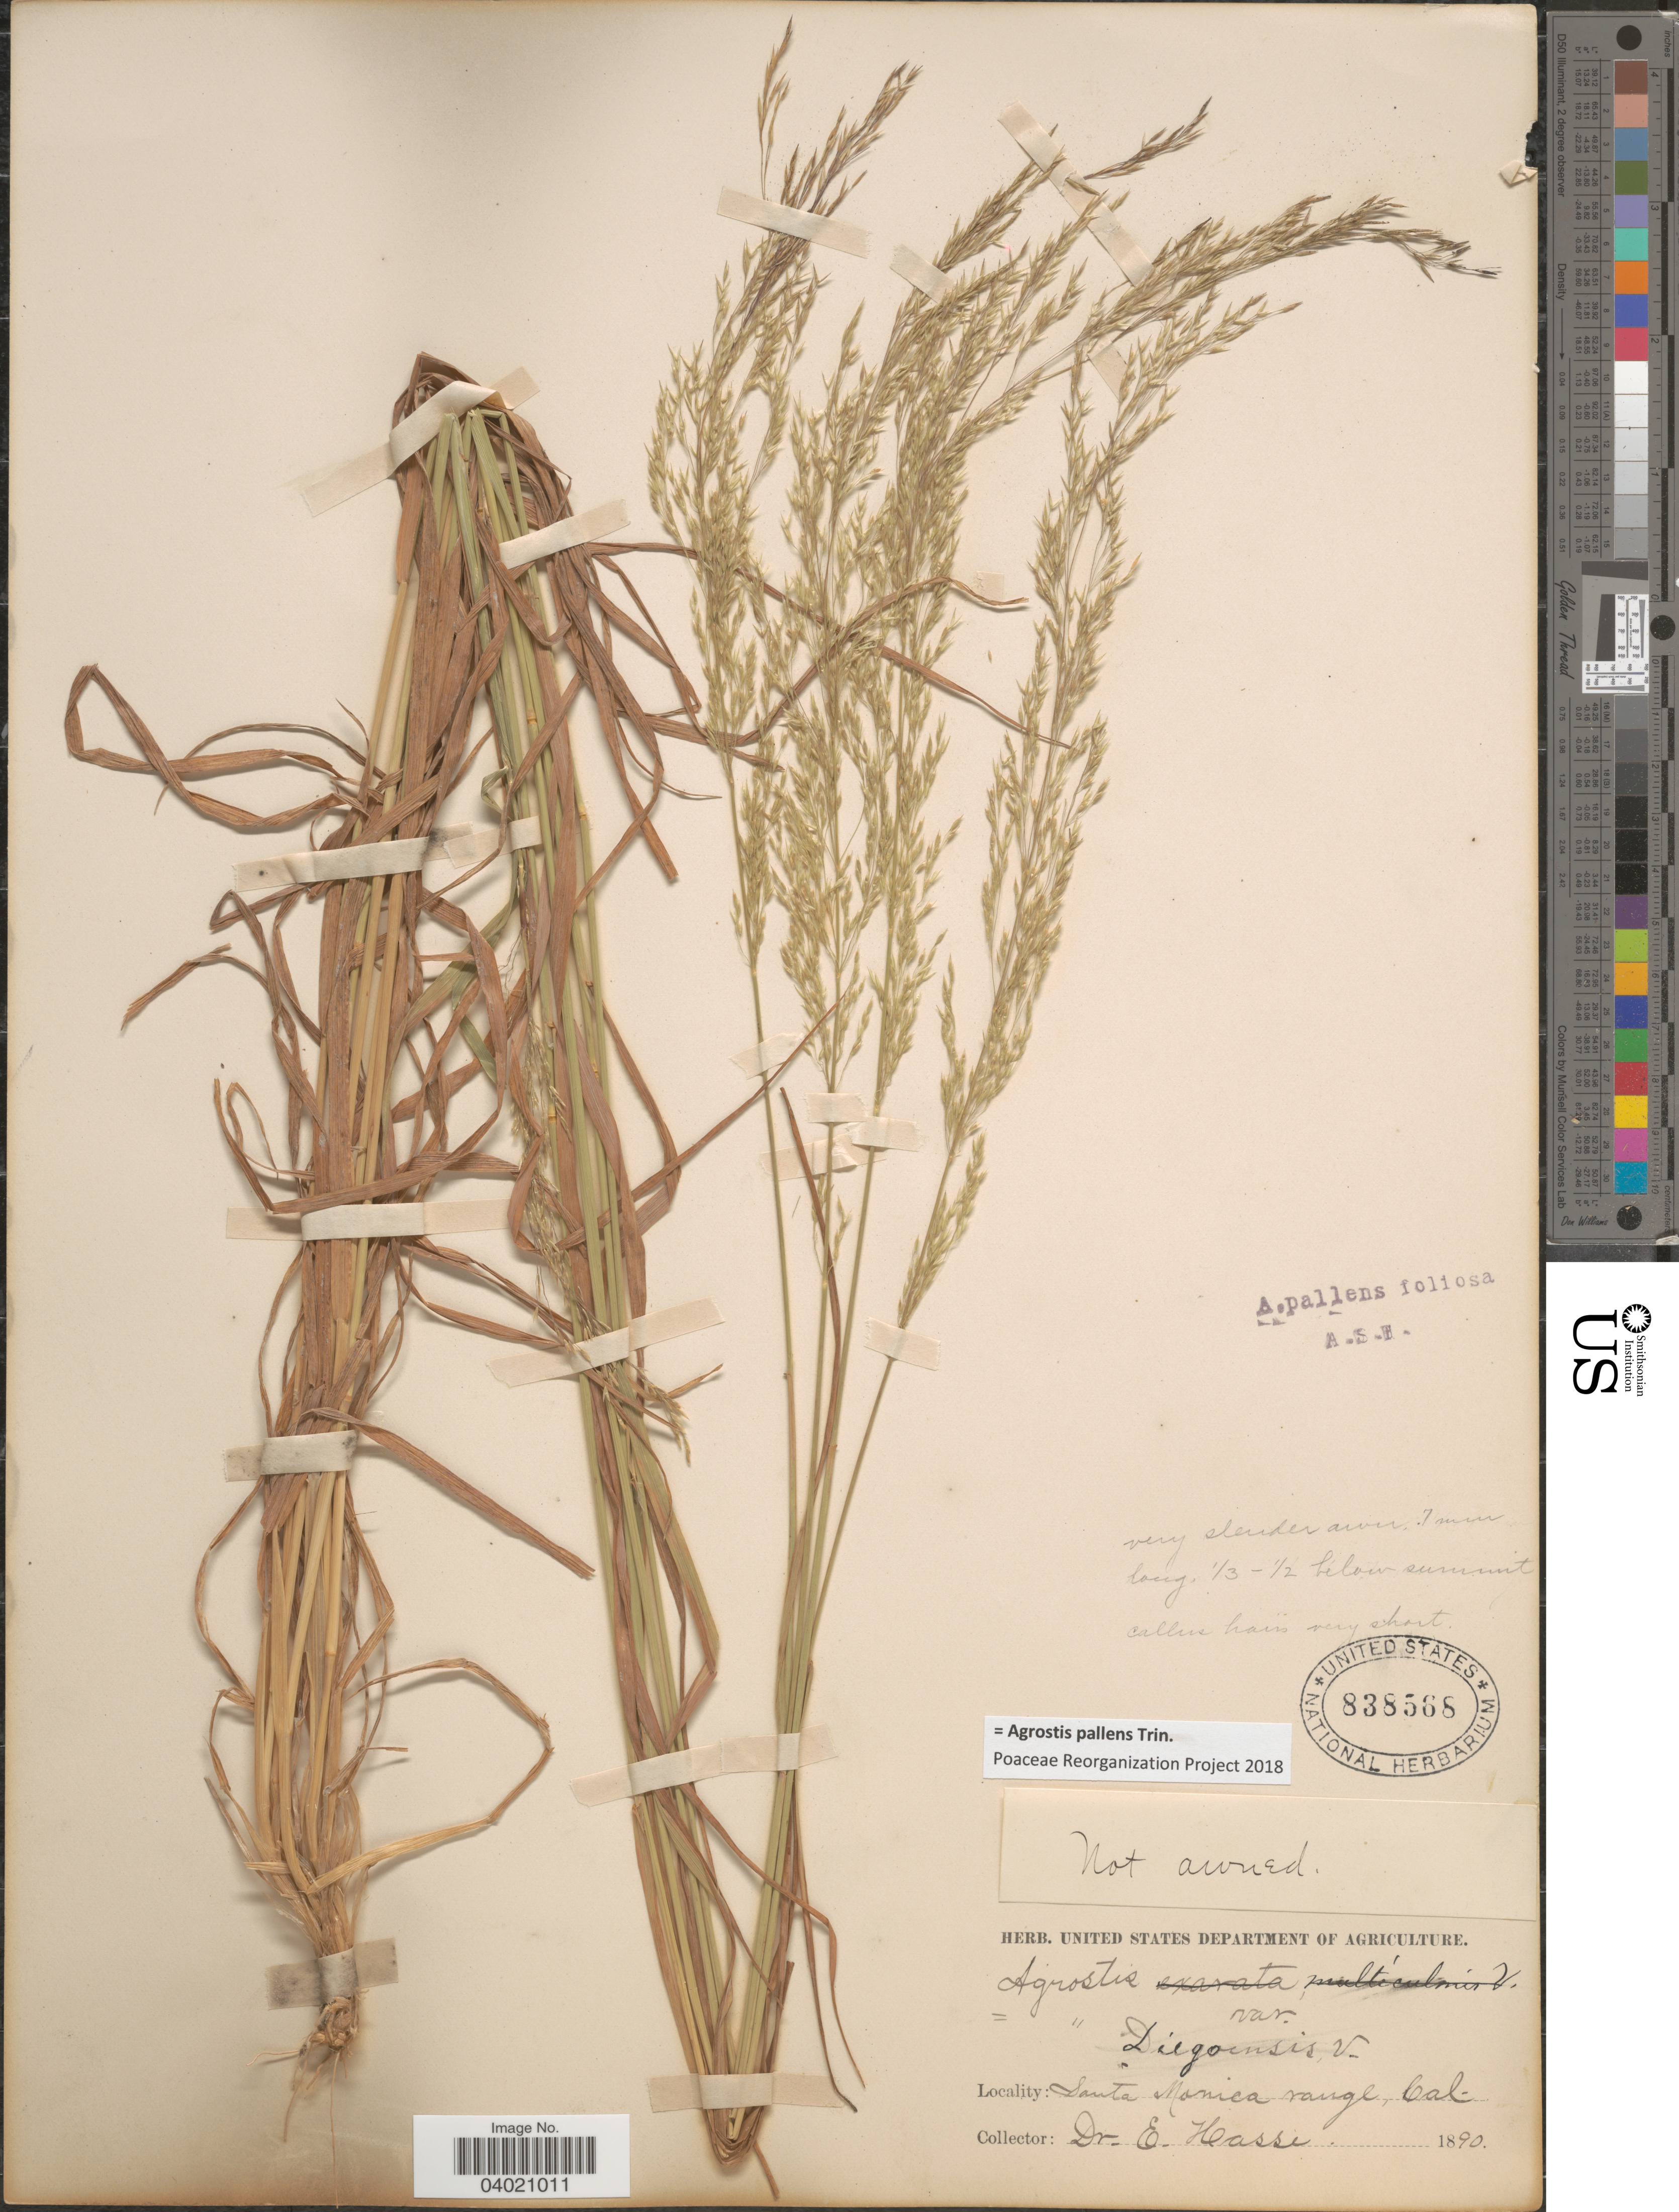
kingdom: Plantae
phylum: Tracheophyta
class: Liliopsida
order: Poales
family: Poaceae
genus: Agrostis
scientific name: Agrostis pallens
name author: Trin.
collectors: E. Hasse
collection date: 1890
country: United States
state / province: California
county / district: Los Angeles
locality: Santa Monica range.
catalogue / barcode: US 838568